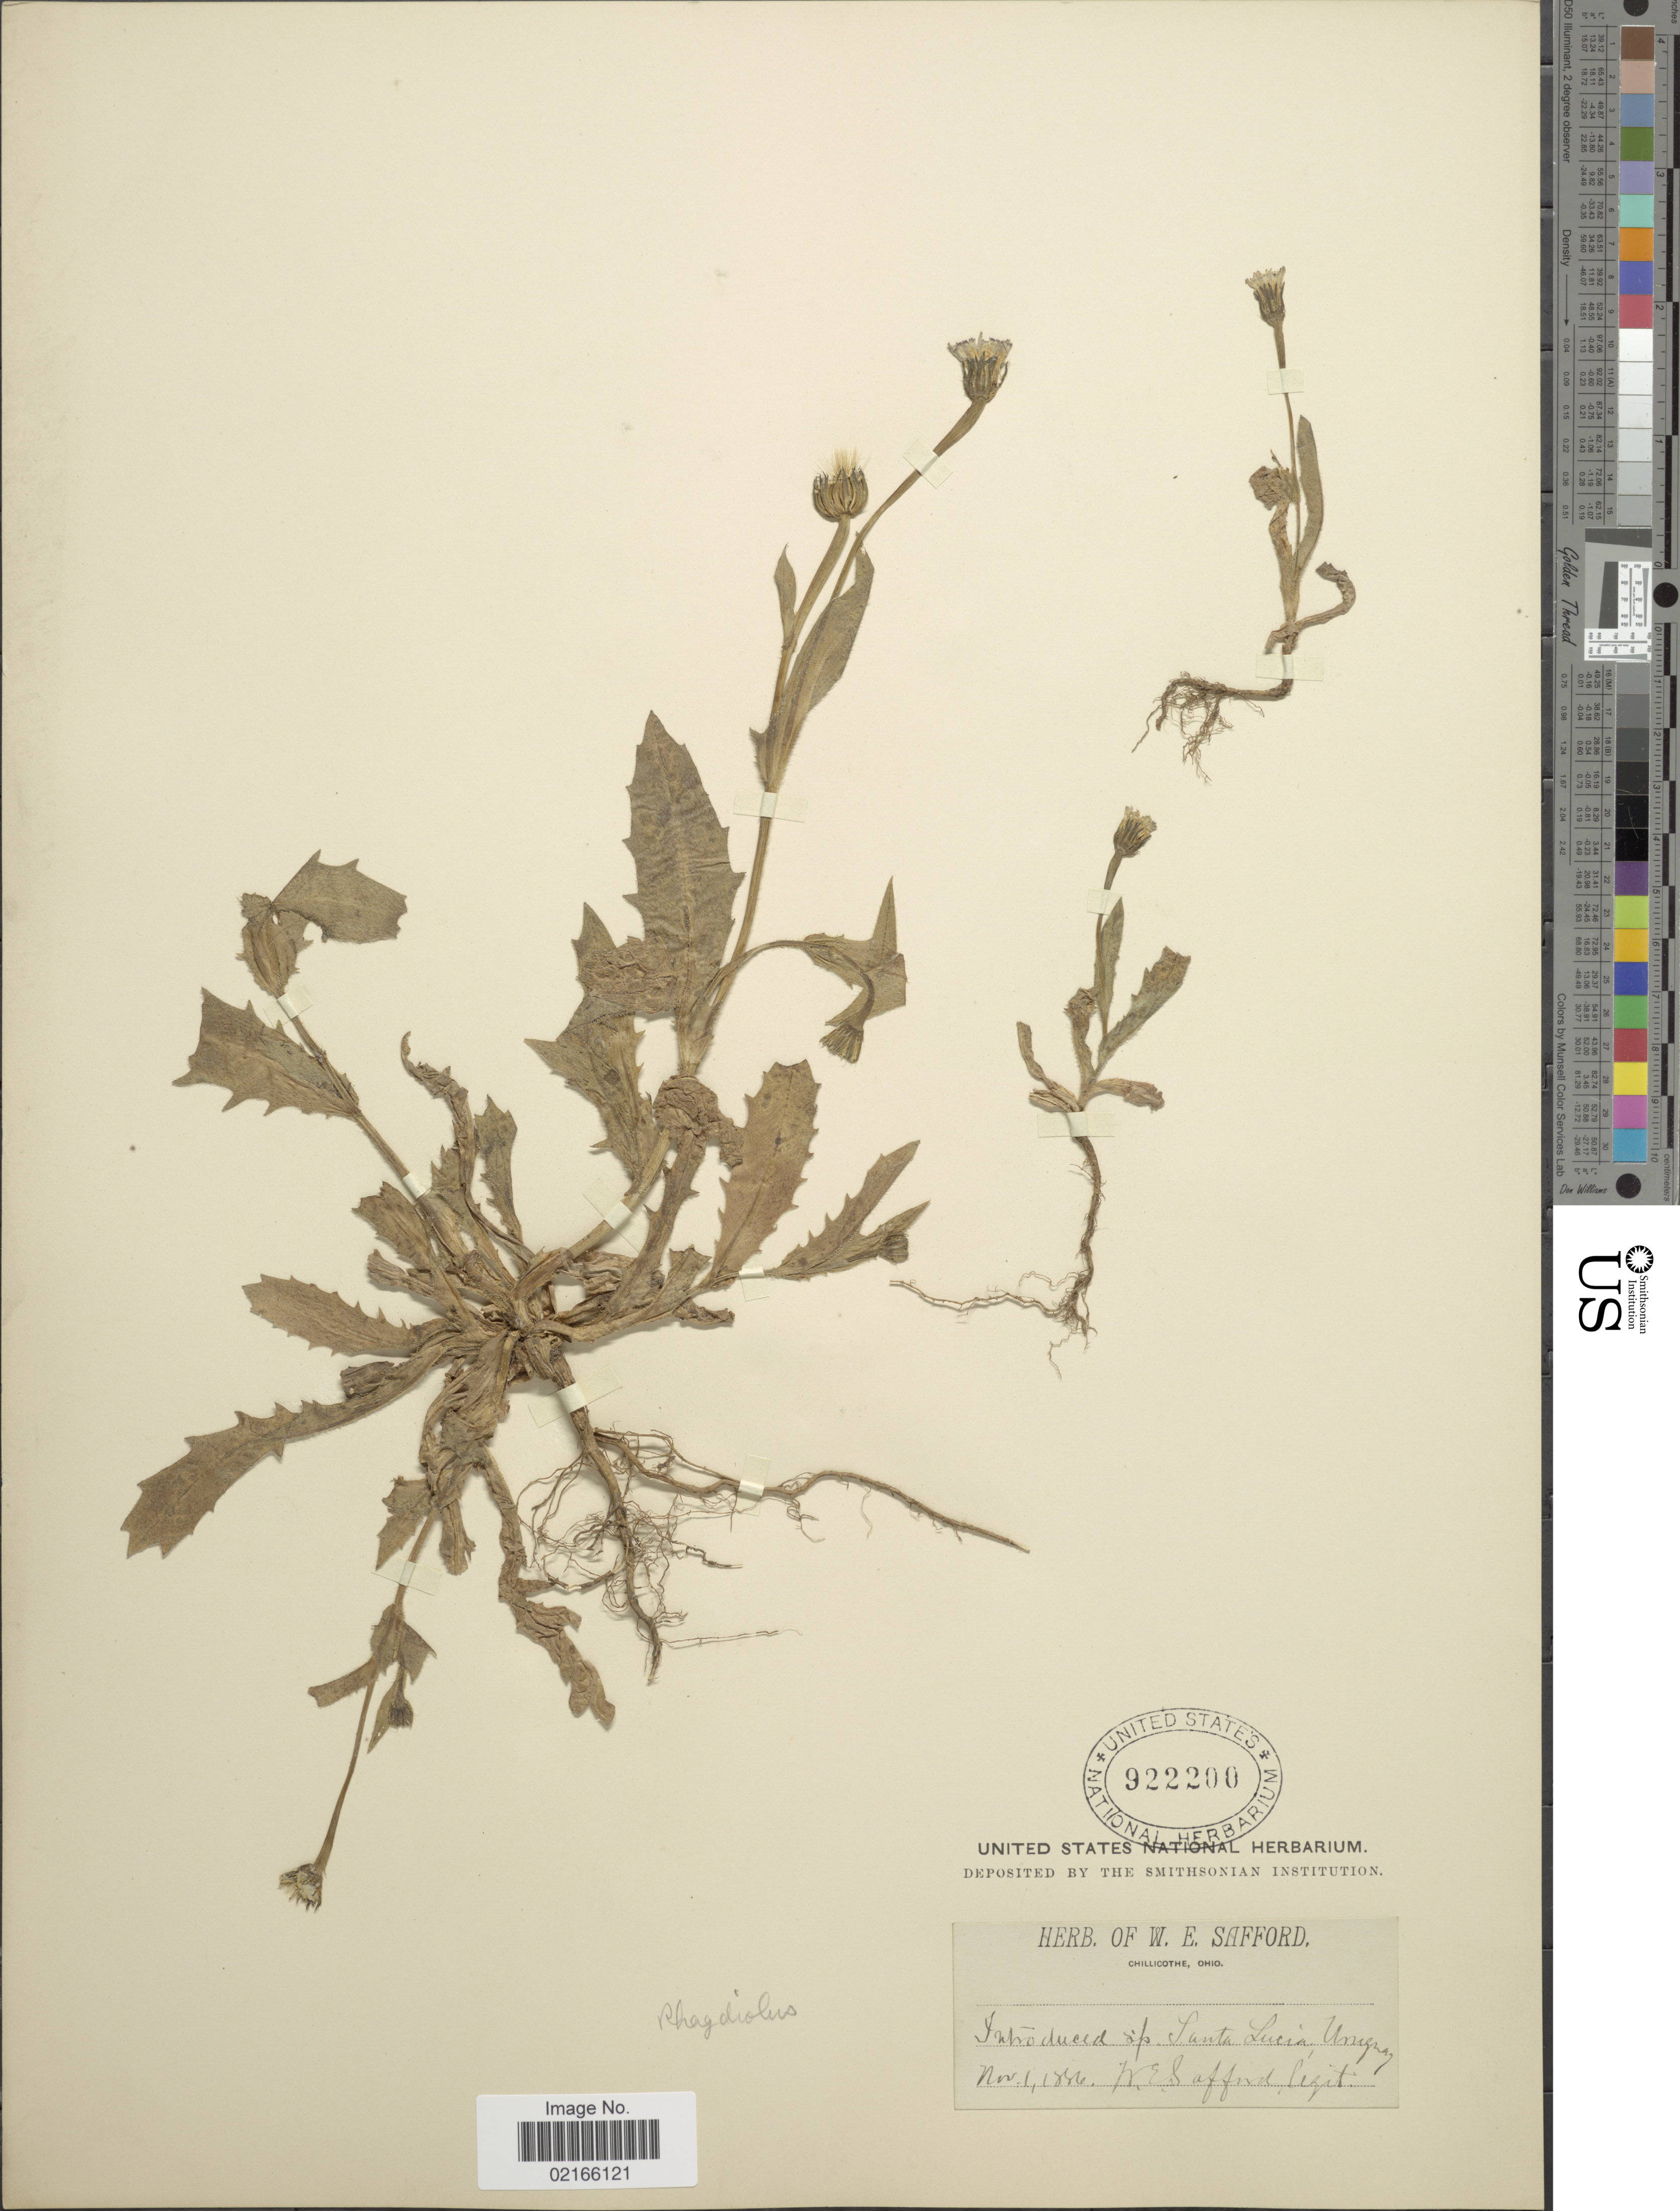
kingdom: Plantae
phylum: Tracheophyta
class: Magnoliopsida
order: Asterales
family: Asteraceae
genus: Rhagadiolus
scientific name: Rhagadiolus sp.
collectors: W. E. Safford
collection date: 1886-11-01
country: Uruguay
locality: Introduces sp. Santa Lucia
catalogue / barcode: US 922200